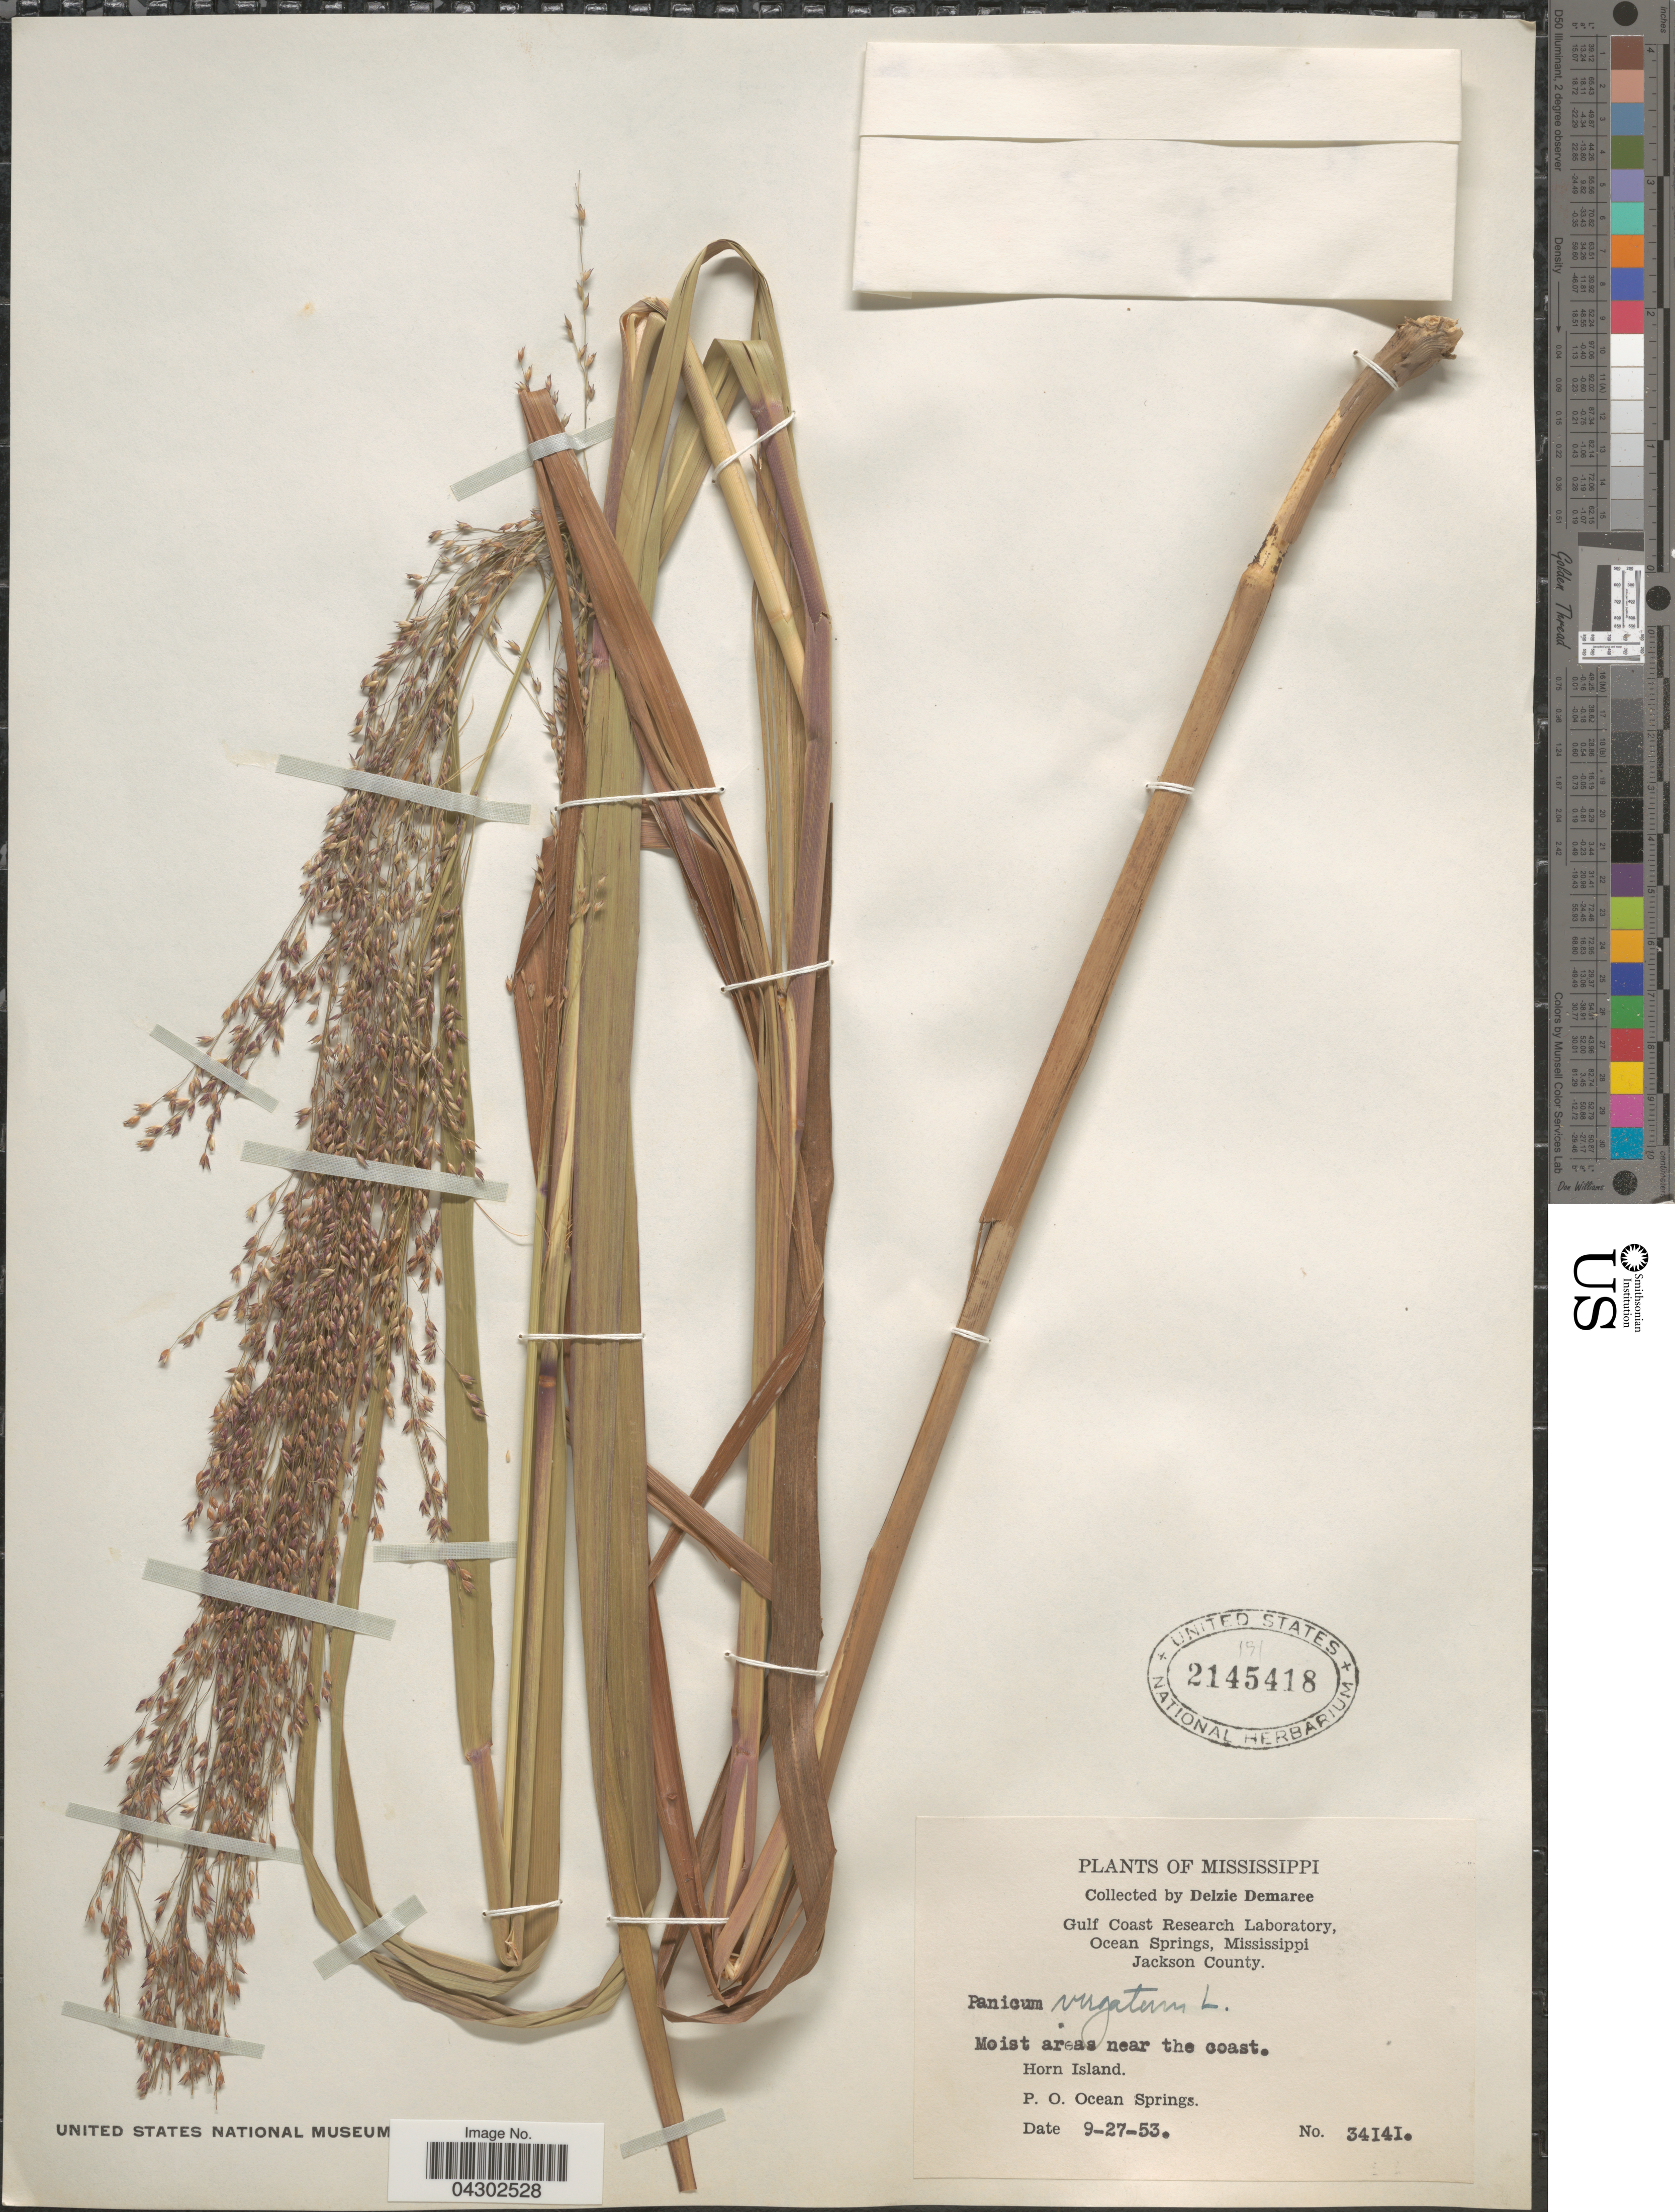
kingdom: Plantae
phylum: Tracheophyta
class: Liliopsida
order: Poales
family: Poaceae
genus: Panicum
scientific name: Panicum virgatum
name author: L.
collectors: D. Demaree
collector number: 34141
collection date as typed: Transcribed d/m/y: 27/9/53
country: United States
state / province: Mississippi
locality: Gulf Coast Research Laboratory, Ocean Springs, Jackson County. Moist areas near the coast. Horn Island. P. O. Ocean Springs.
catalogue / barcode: US 2145418